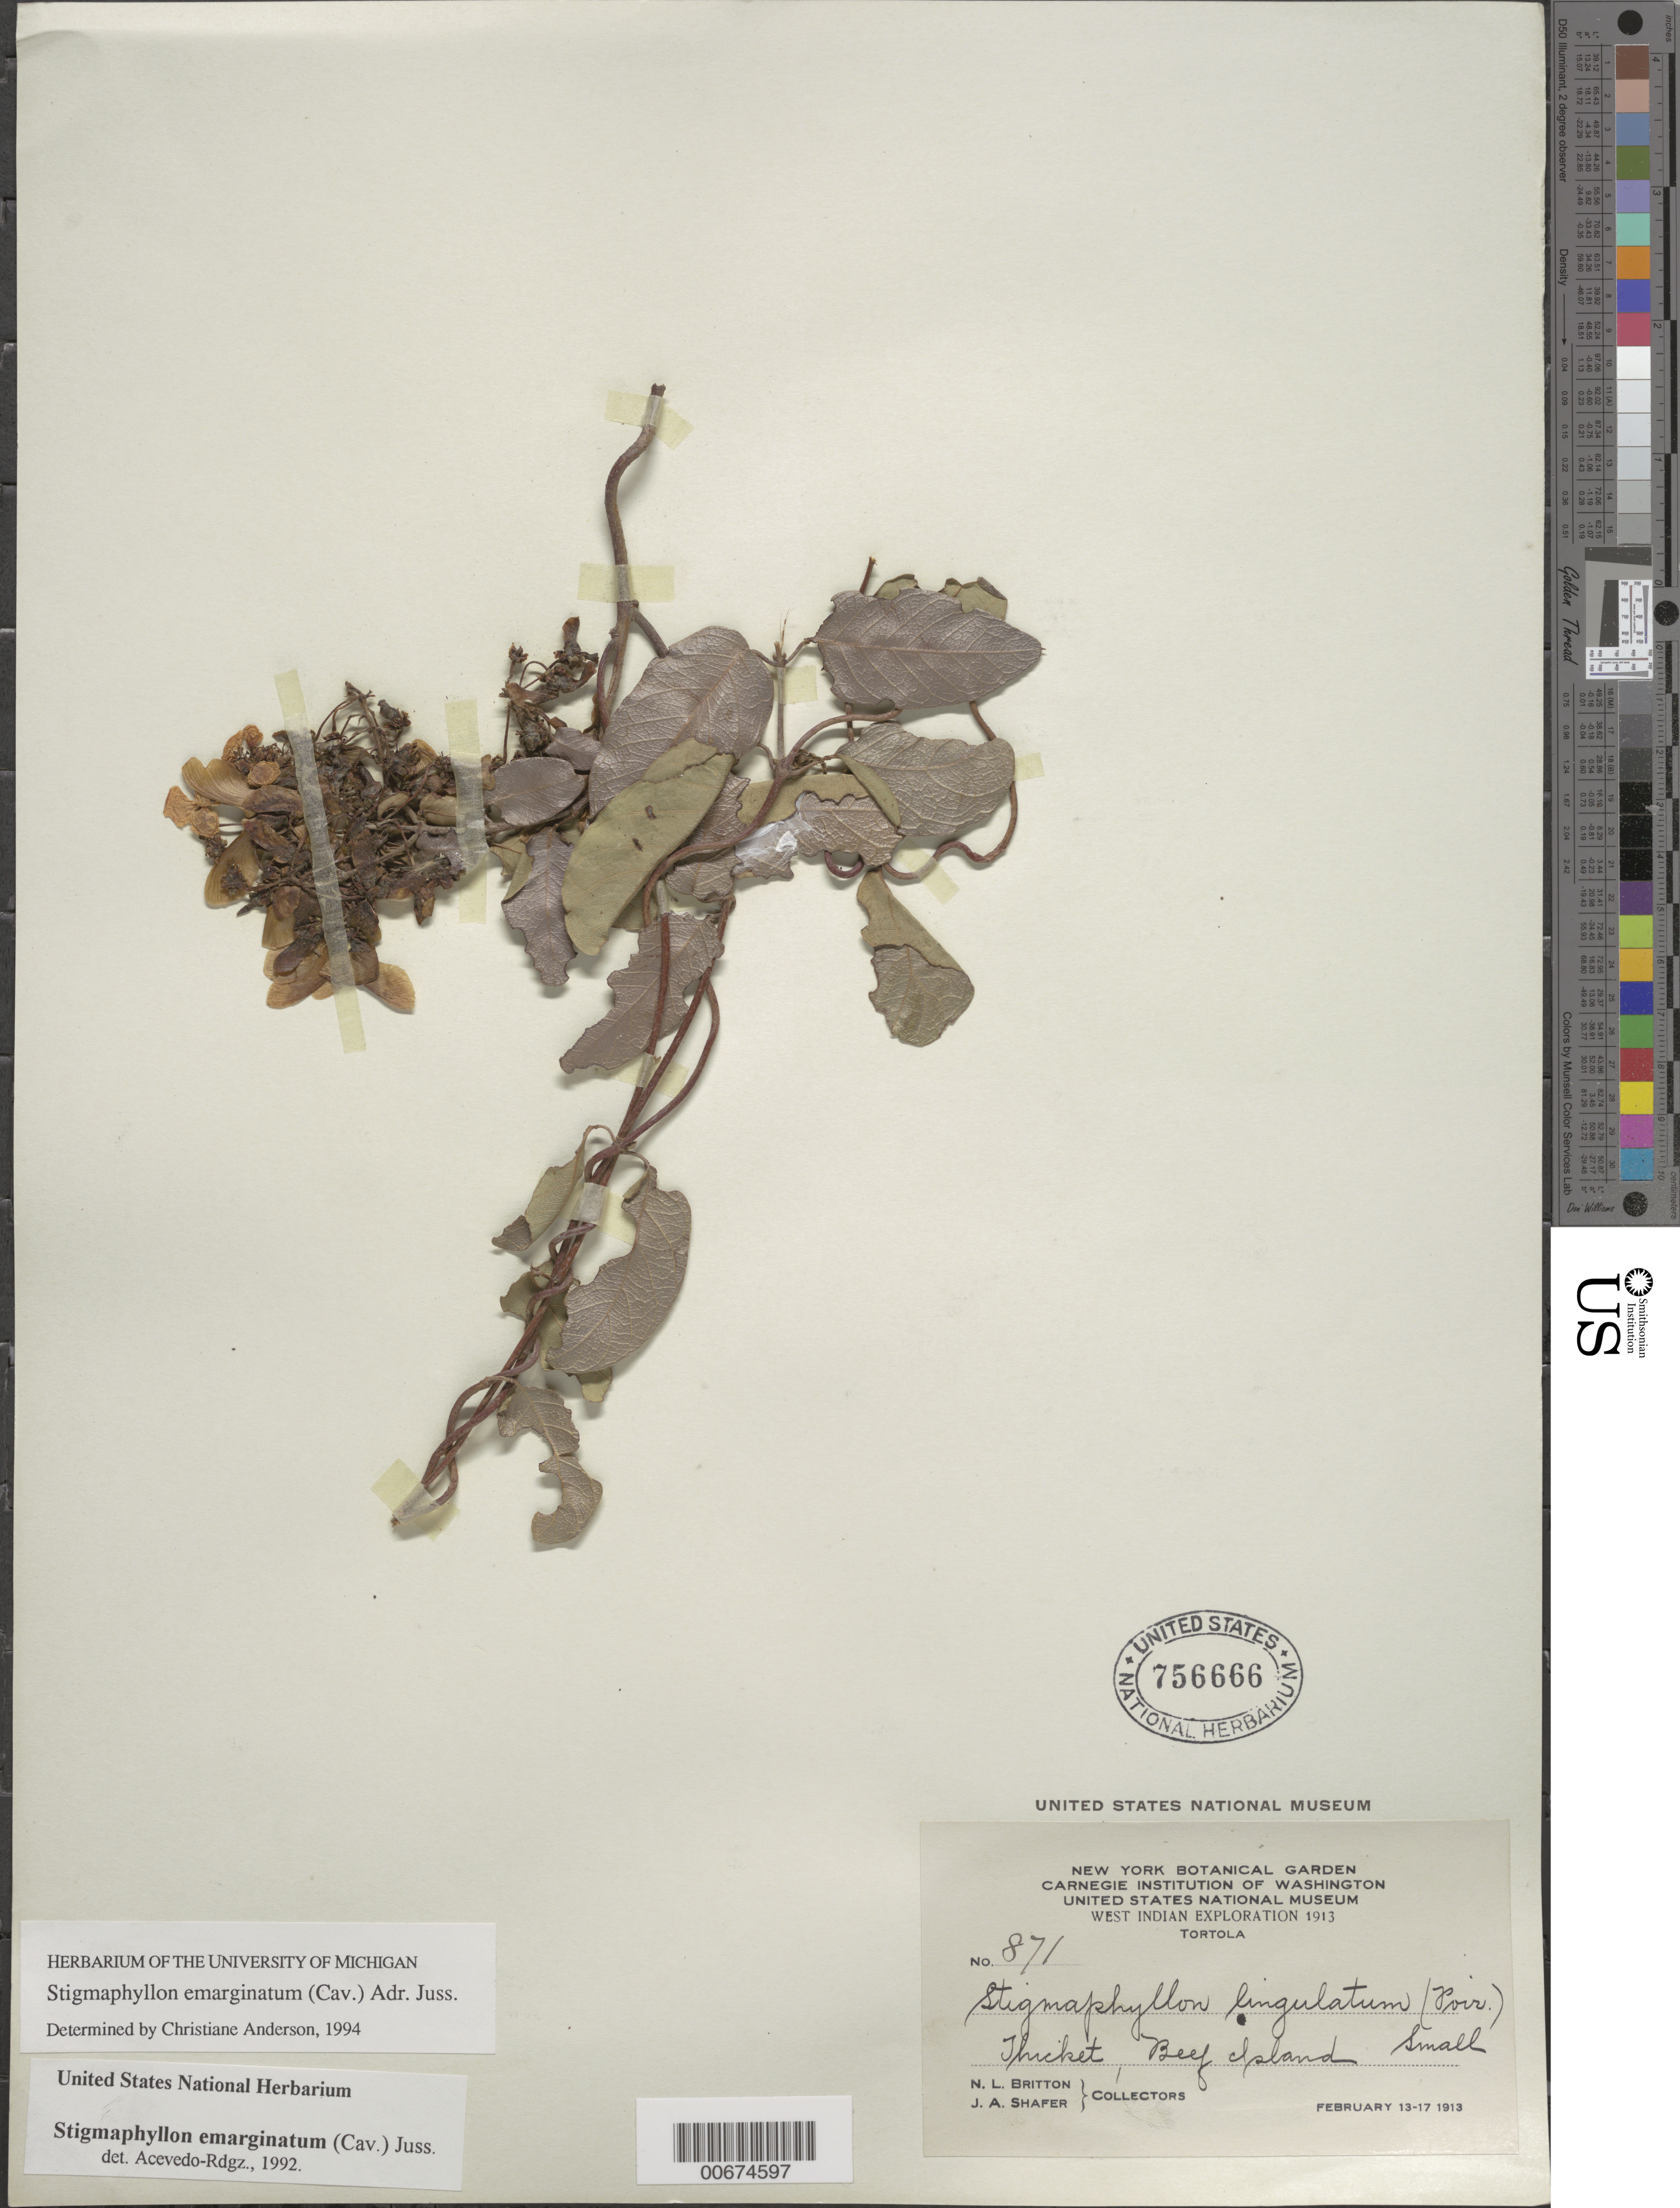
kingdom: Plantae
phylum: Tracheophyta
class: Magnoliopsida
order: Malpighiales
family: Malpighiaceae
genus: Stigmaphyllon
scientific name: Stigmaphyllon emarginatum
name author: (Cav.) A. Juss.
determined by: Anderson, C.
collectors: N. Britton & J. A. Shafer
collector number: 871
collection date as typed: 13 Feb 1913 to 17 Feb 1913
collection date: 1913-02-13/1913-02-17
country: British Virgin Islands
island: Tortola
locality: Beef Island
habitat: thicket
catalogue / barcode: US 756666